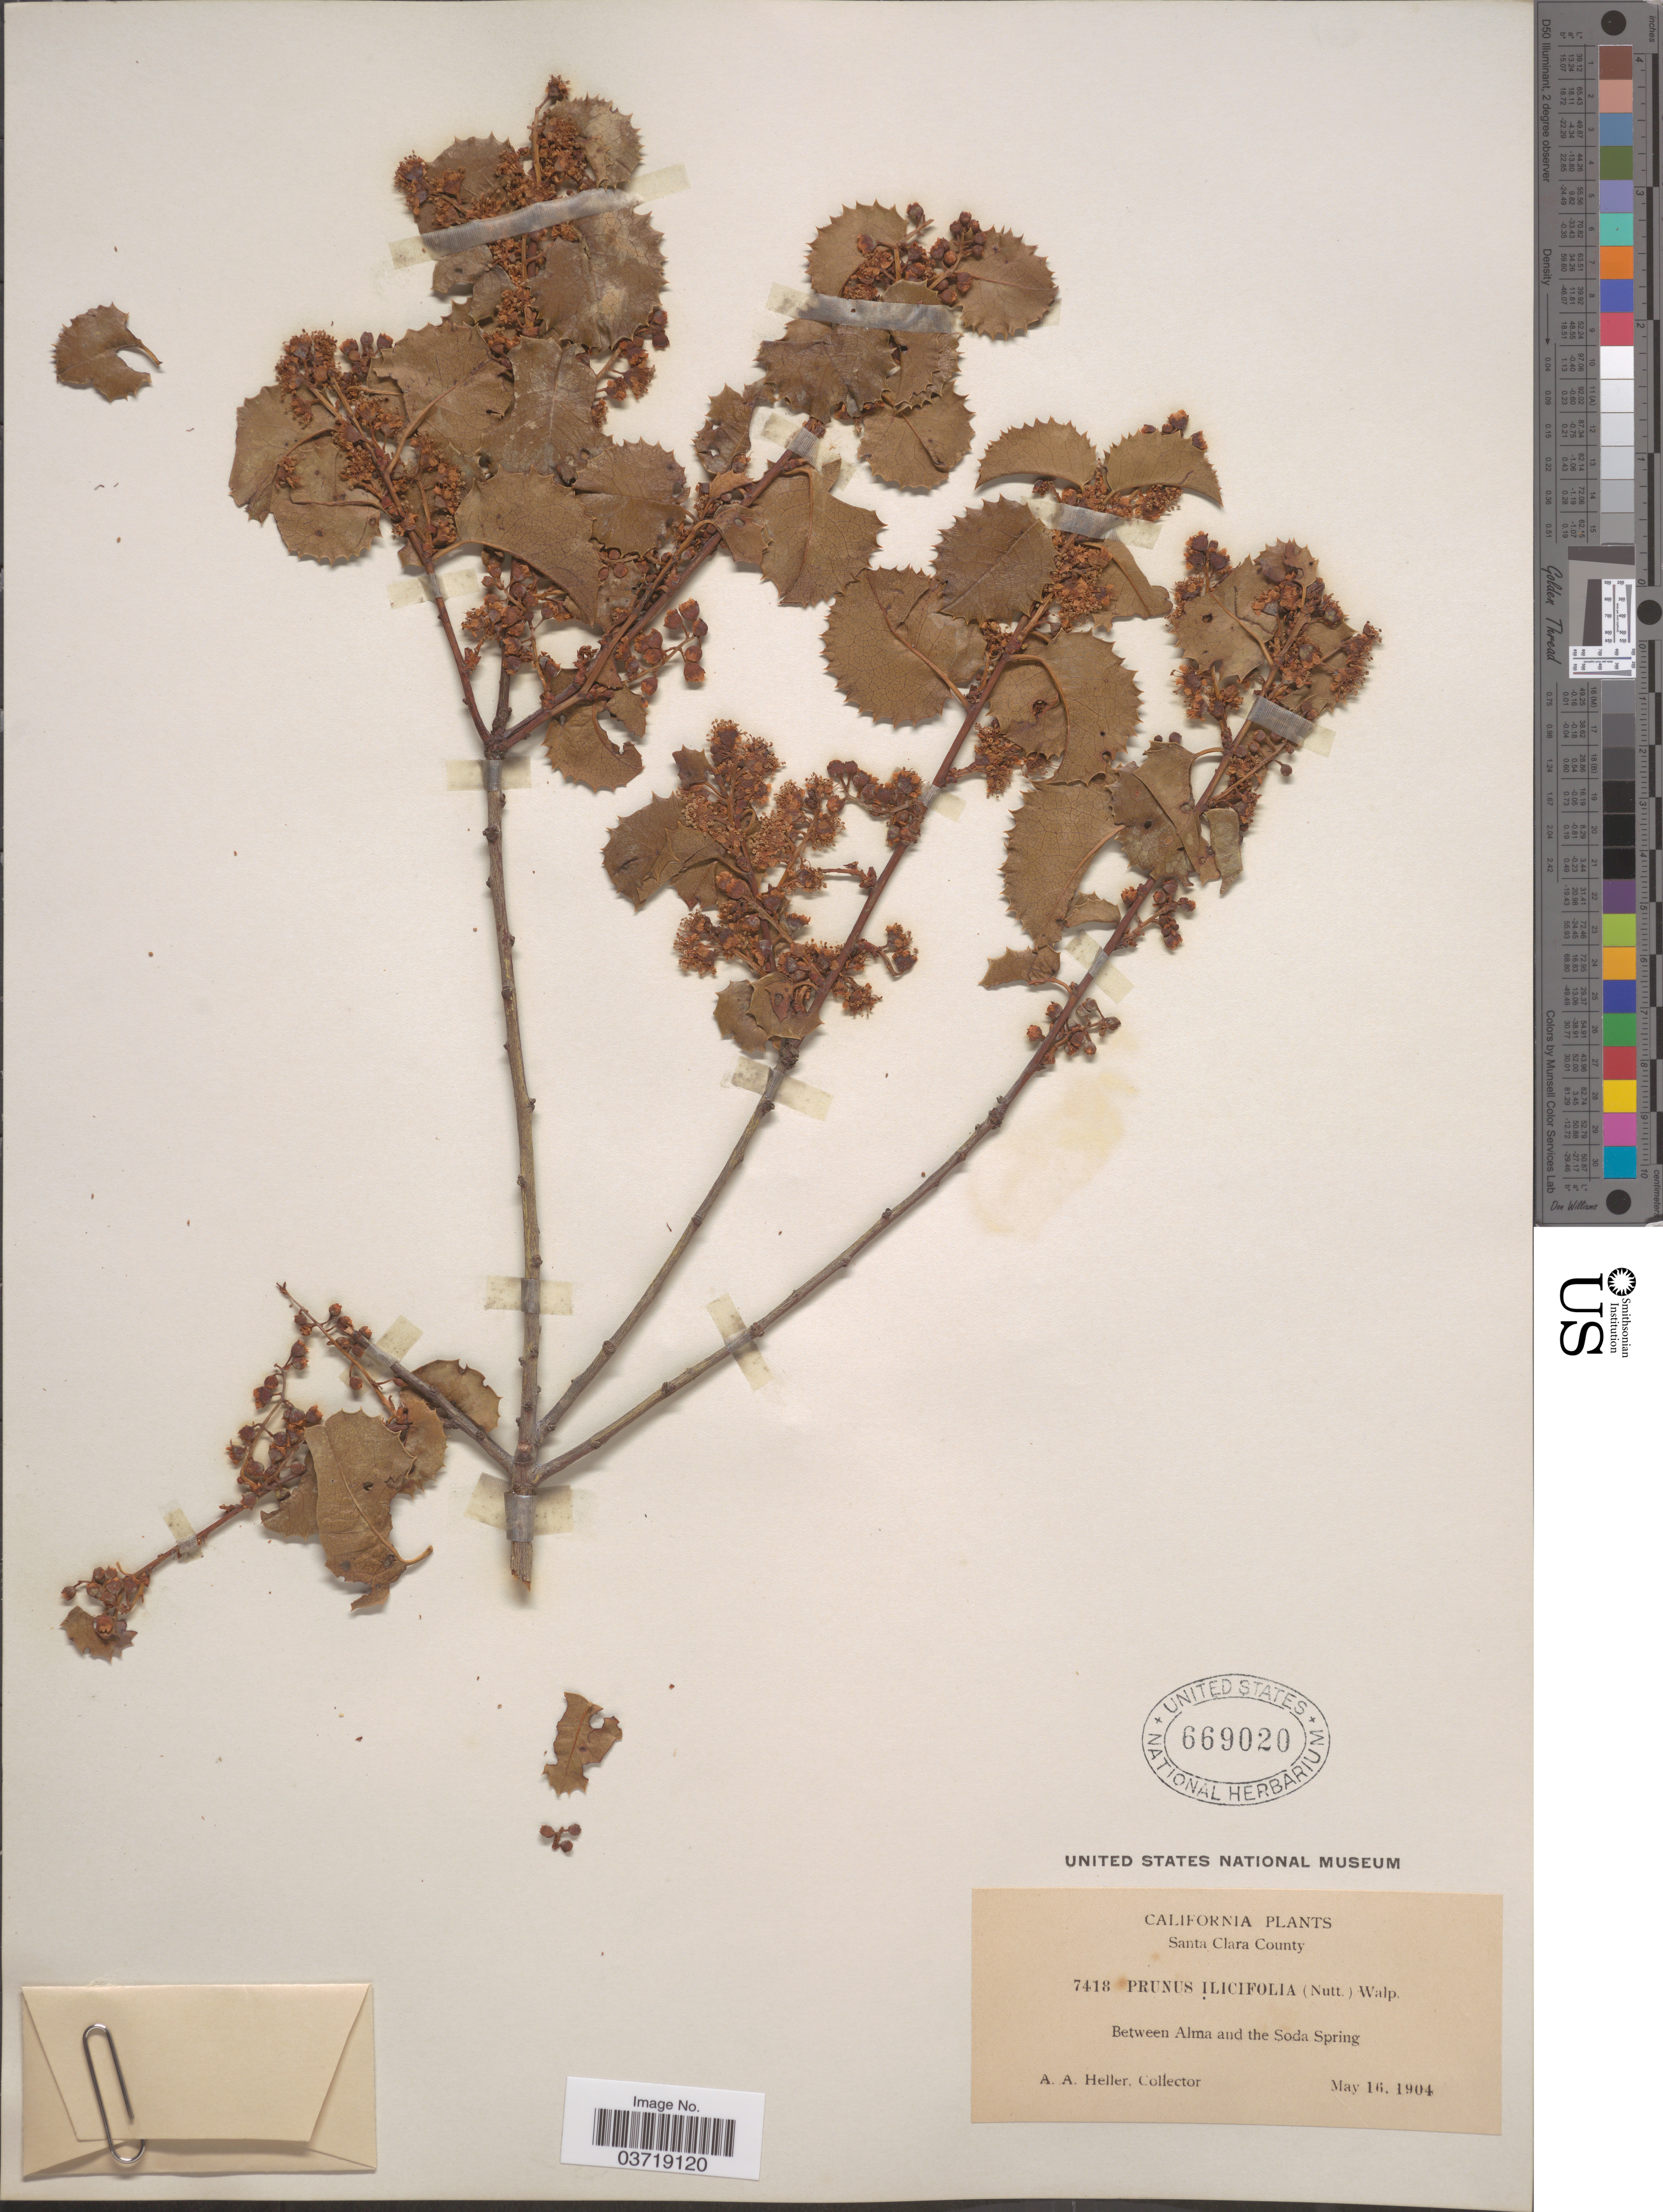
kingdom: Plantae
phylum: Tracheophyta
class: Magnoliopsida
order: Rosales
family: Rosaceae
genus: Prunus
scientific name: Prunus ilicifolia var. ilicifolia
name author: (Nutt. ex Hook. & Arn.) D. Dietr.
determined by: Strong, Mark T., (BOT), Smithsonian Institution - National Museum of Natural History (UNITED STATES)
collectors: A. A. Heller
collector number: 7418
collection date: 1904-05-16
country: United States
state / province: California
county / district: Santa Clara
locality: Santa Clara County. Between Alma and the Soda Spring.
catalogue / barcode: US 669020